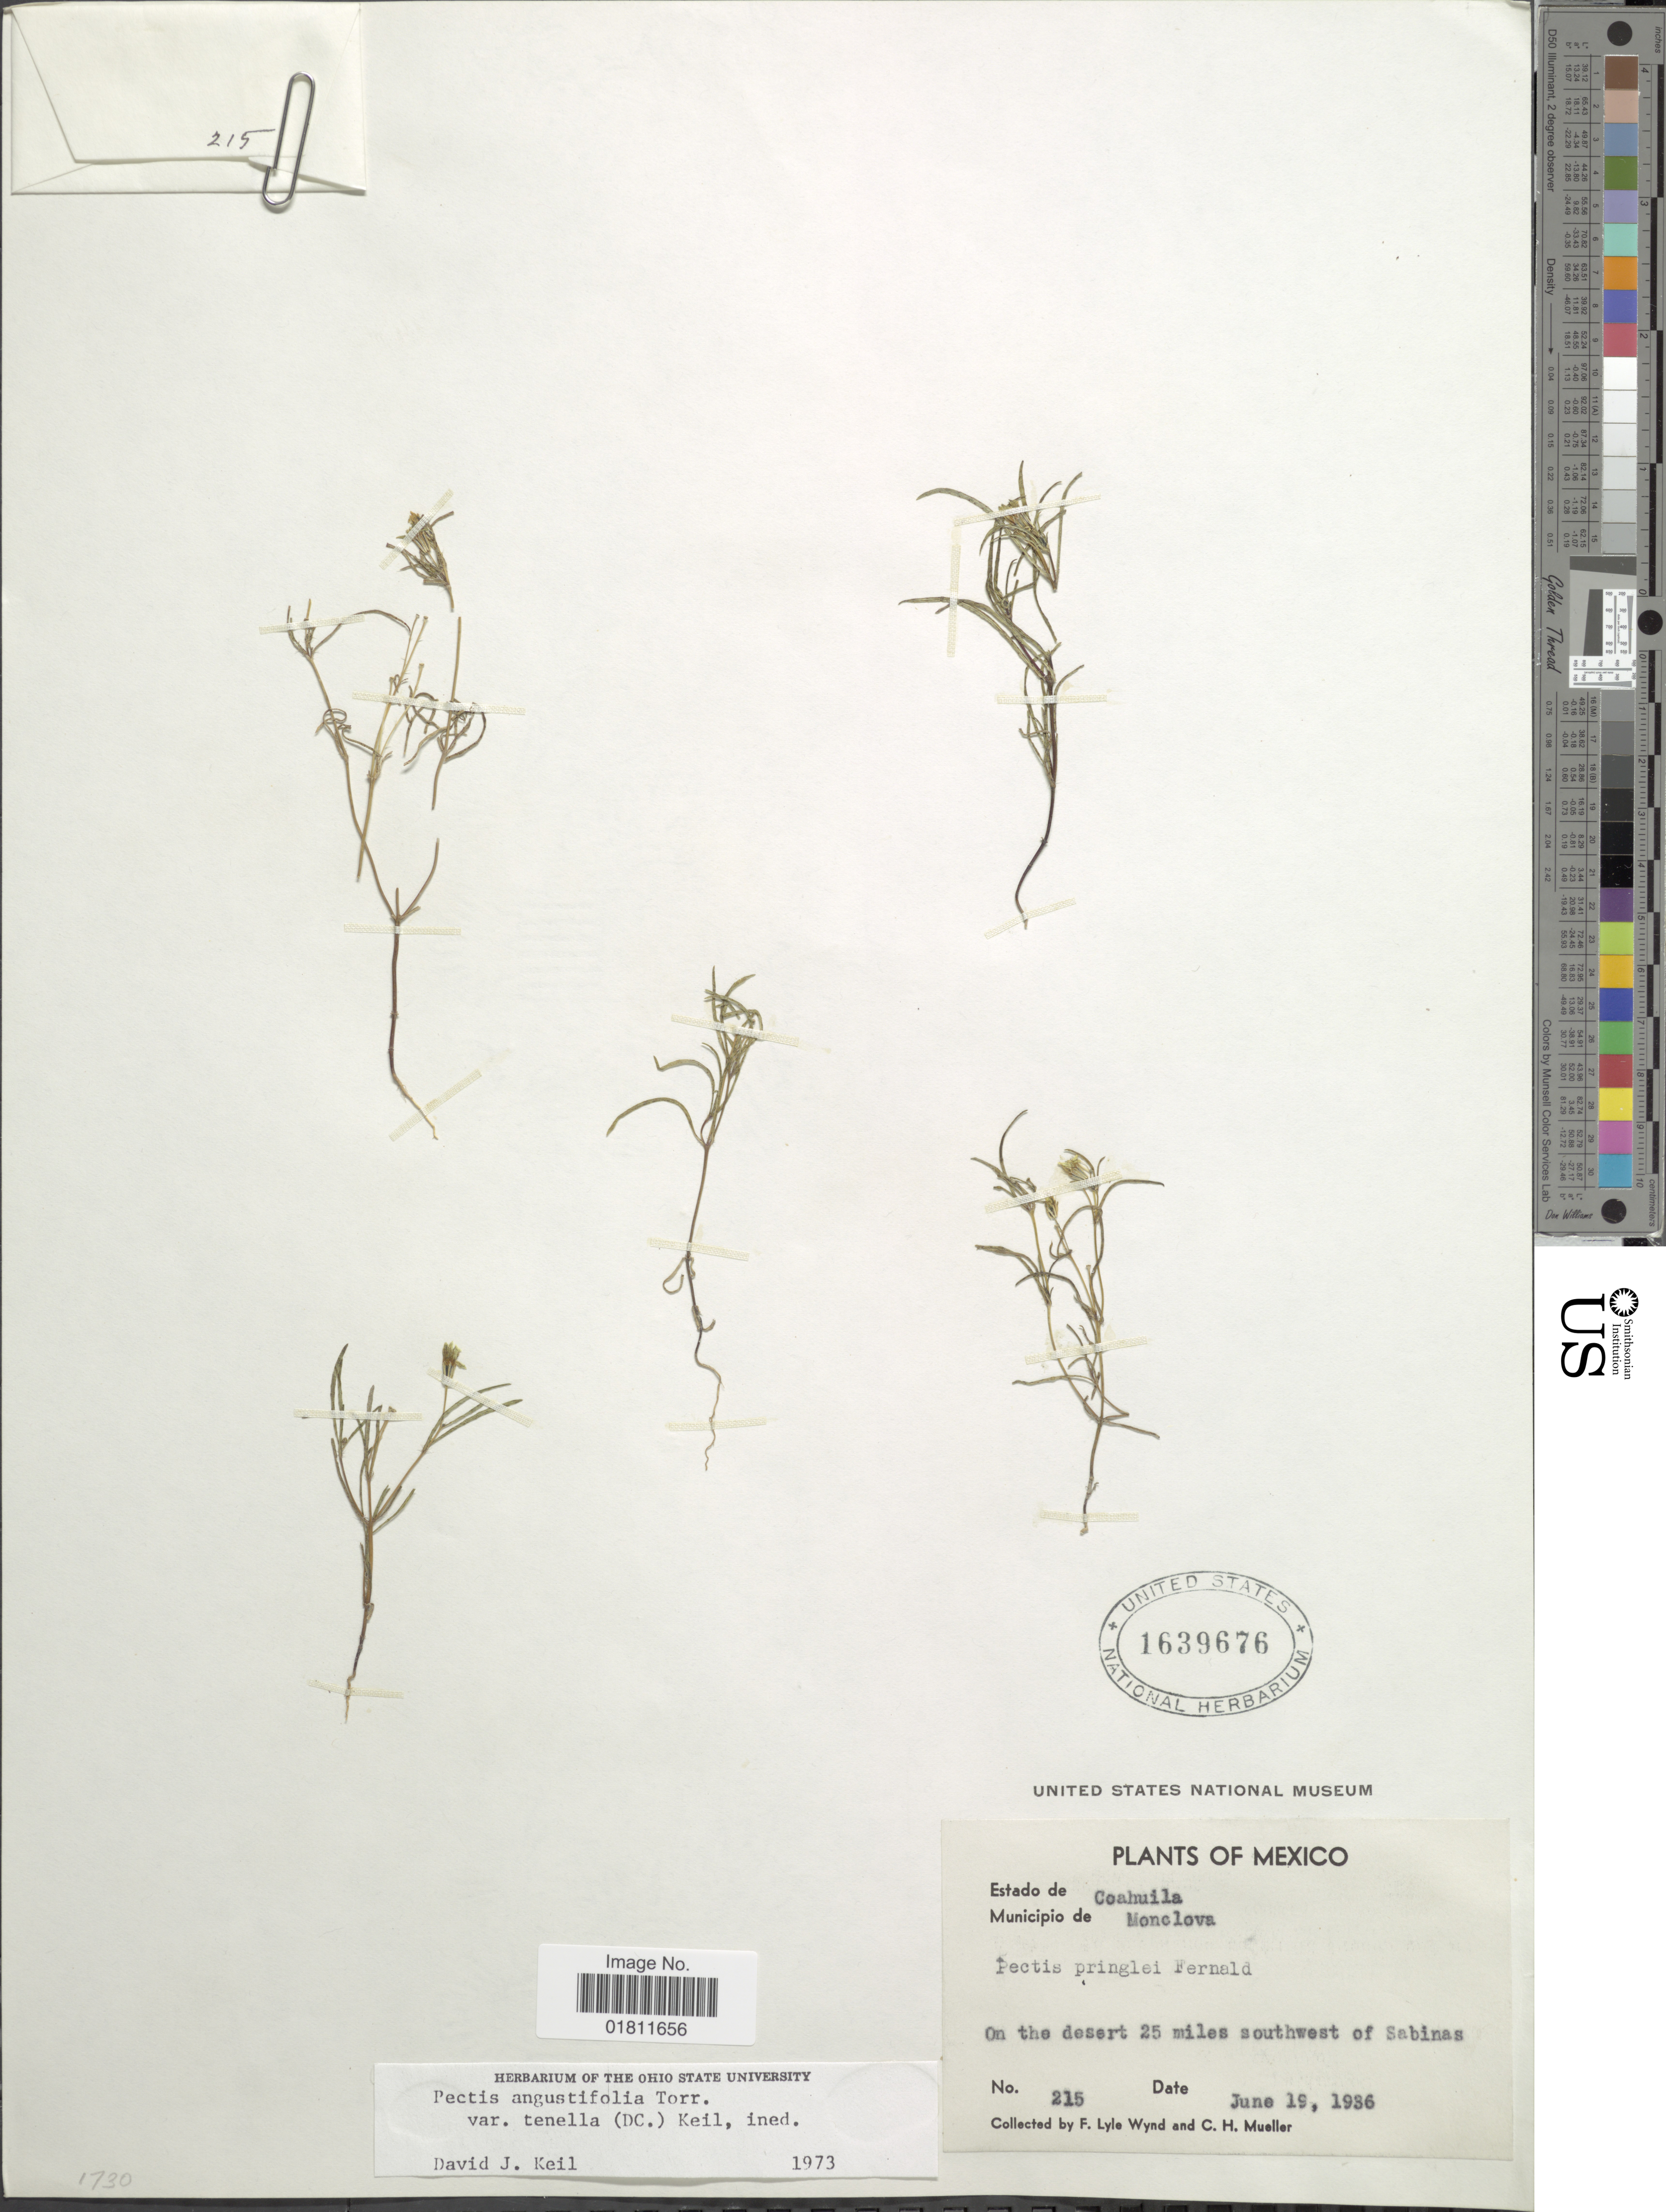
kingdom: Plantae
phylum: Tracheophyta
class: Magnoliopsida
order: Asterales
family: Asteraceae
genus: Pectis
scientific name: Pectis angustifolia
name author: Torr.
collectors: F. L. Wynd & C. H. Mueller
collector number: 215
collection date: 1936-06-19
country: Mexico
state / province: Coahuila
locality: Estado de Coahuila. Municipio de Monclova. On the desert 25 miles southwest of Sabinas.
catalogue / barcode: US 1639676